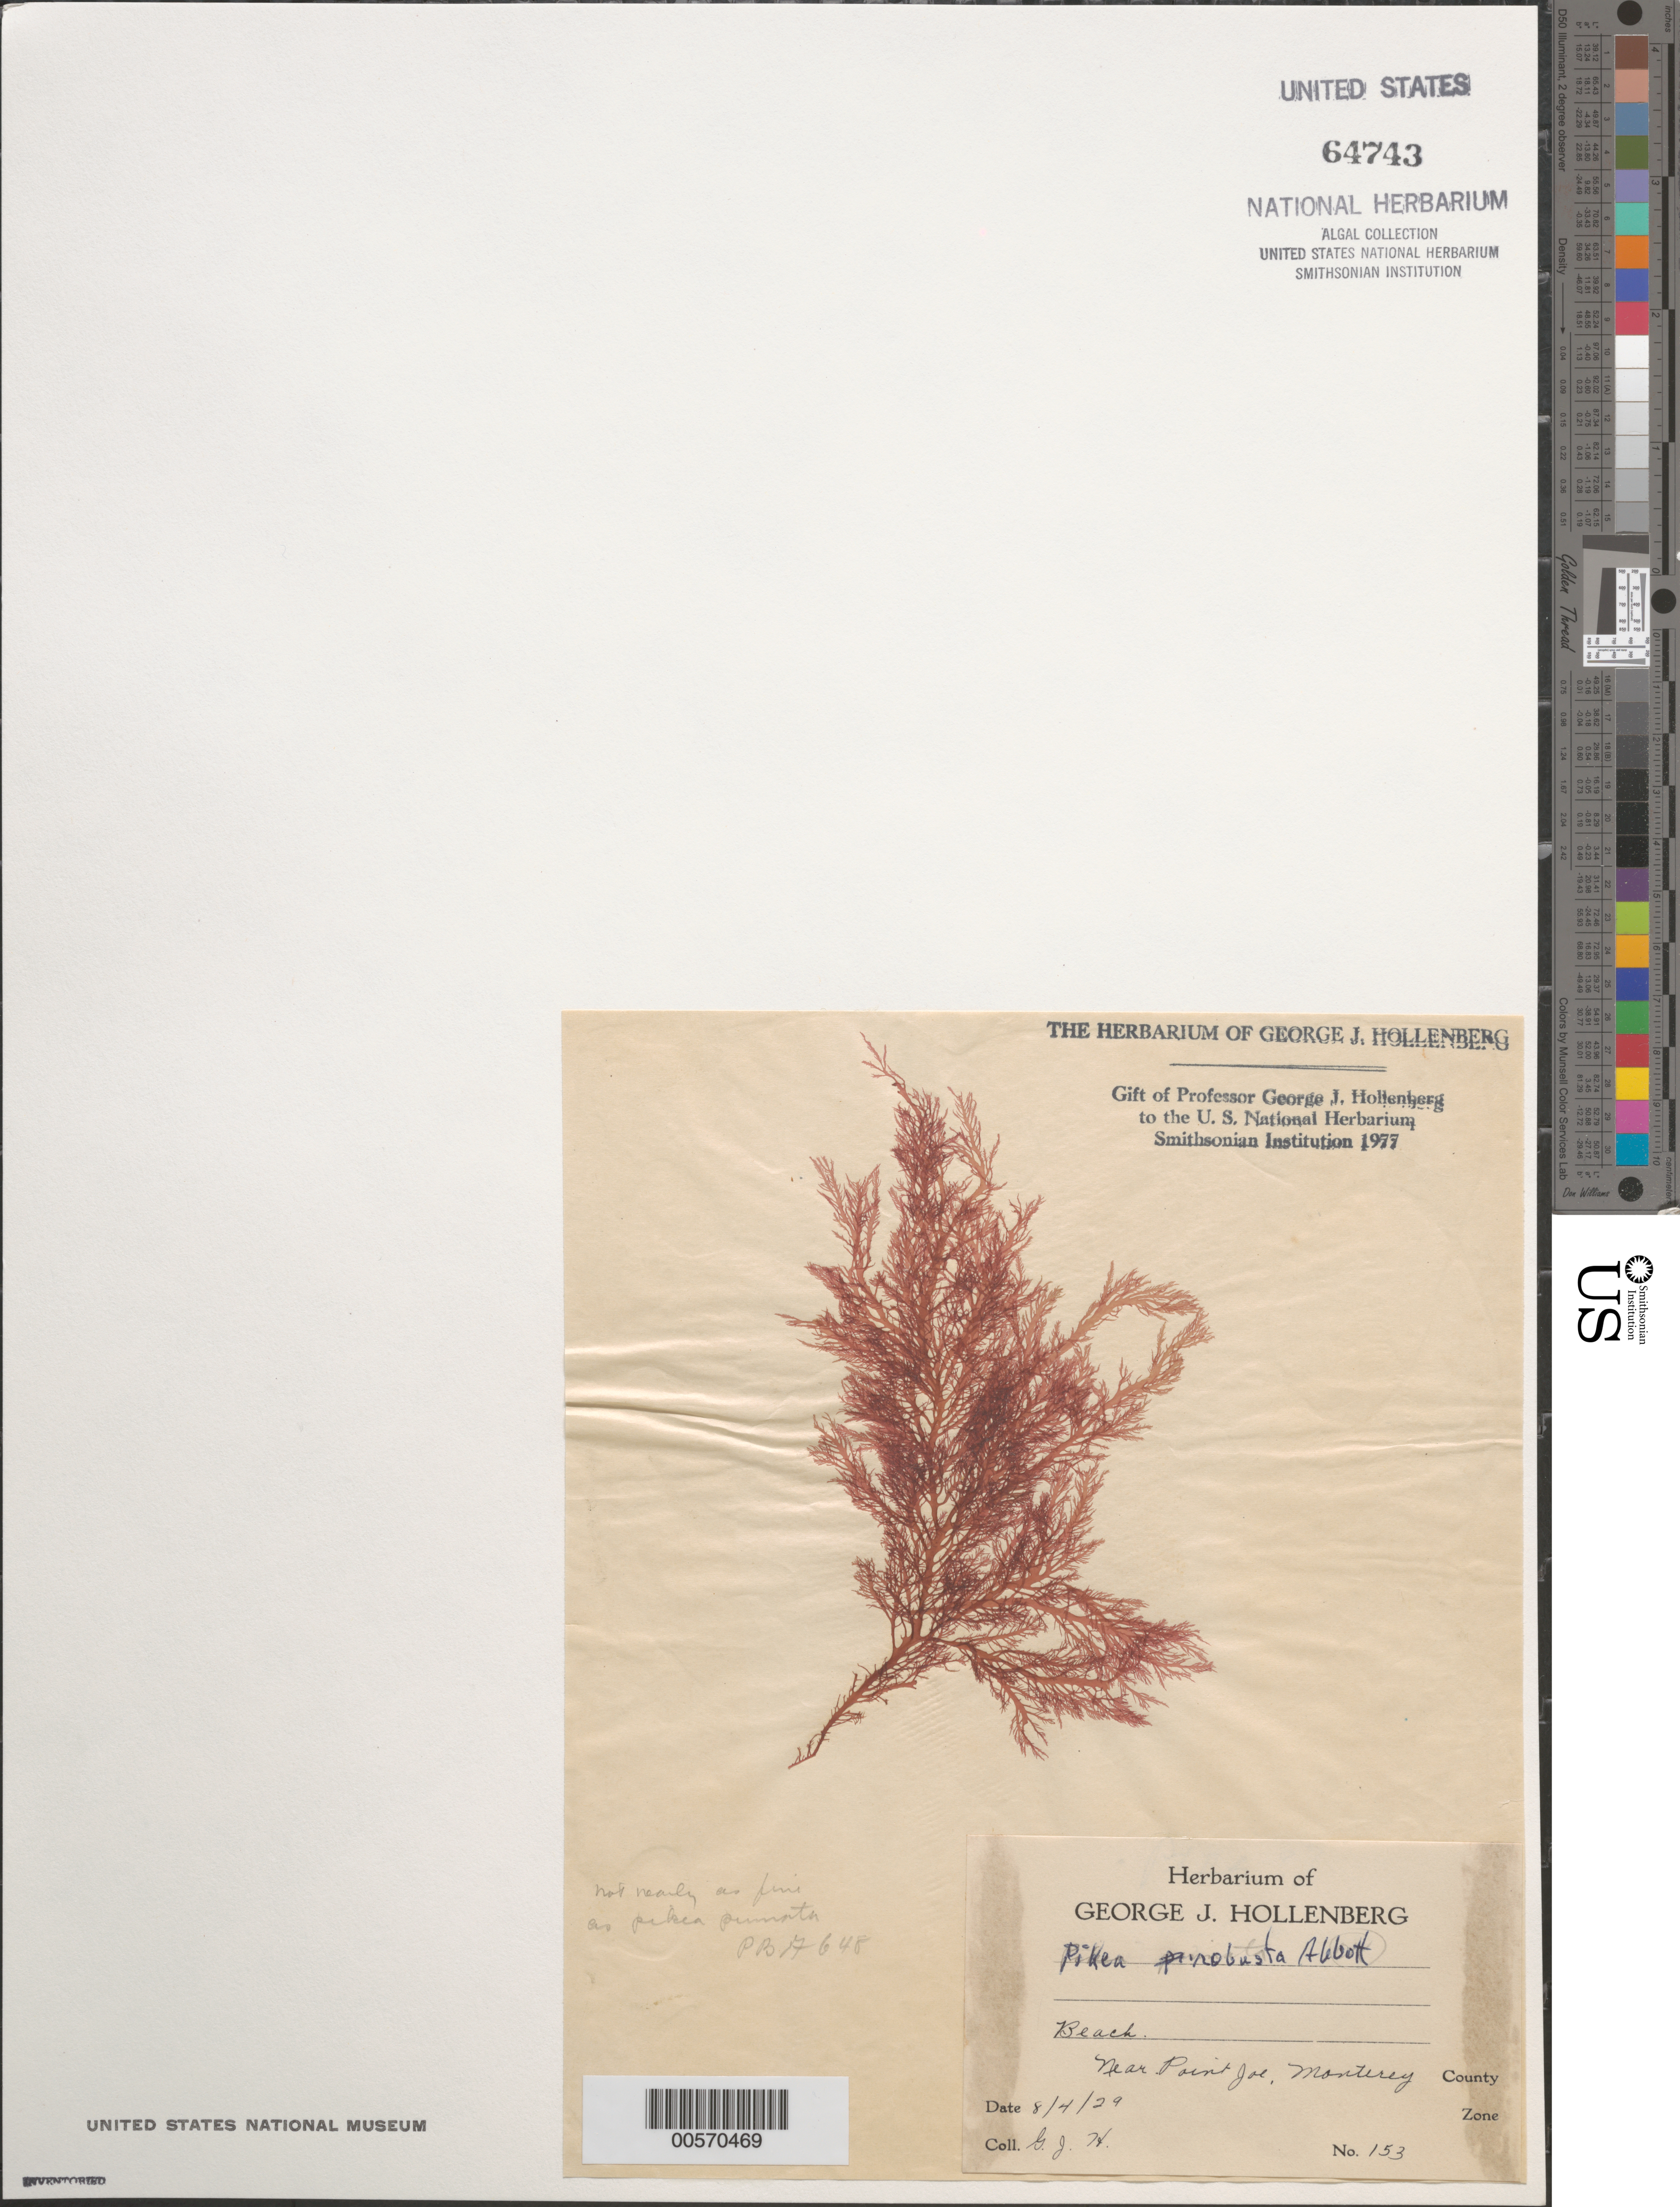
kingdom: Plantae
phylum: Rhodophyta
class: Florideophyceae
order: Gigartinales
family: Dumontiaceae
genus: Pikea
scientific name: Pikea pinnata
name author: Setch. in Collins et al.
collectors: G. Hollenberg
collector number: GJH 153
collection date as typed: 04 Aug 1929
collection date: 1929-08-04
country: United States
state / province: California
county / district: Monterey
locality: Near Point Joe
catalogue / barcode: US 64743